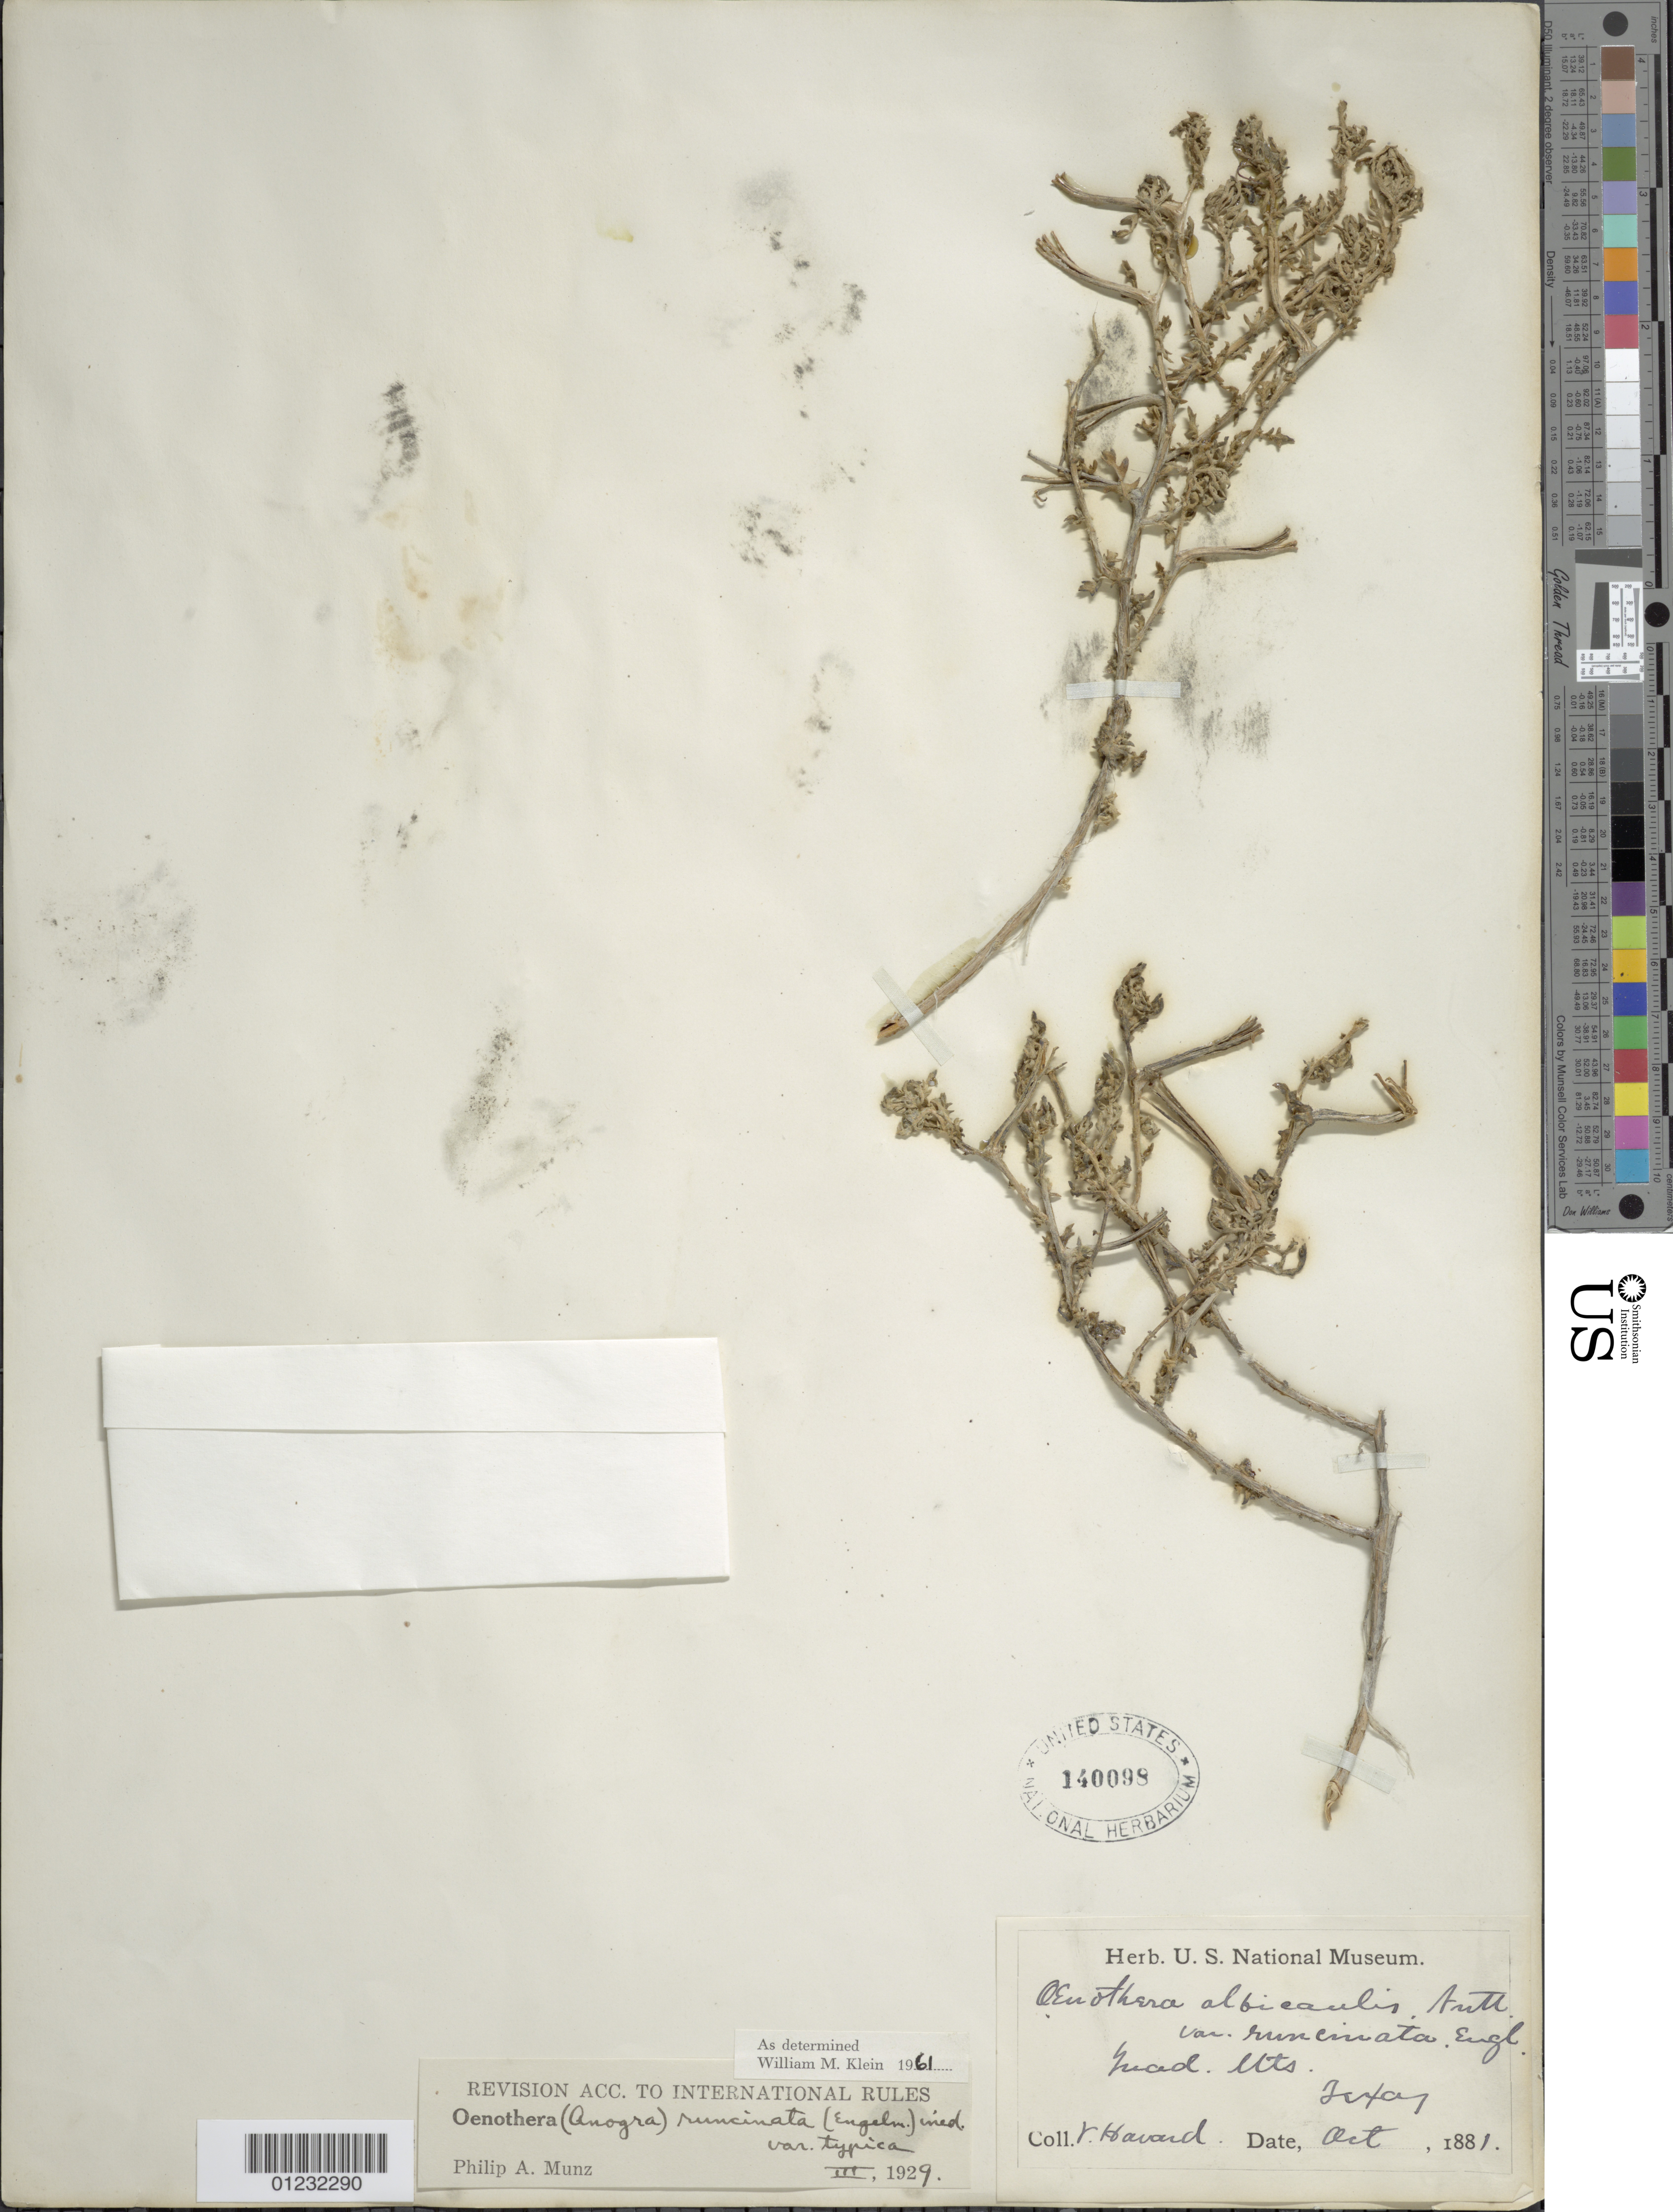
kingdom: Plantae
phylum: Tracheophyta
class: Magnoliopsida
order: Myrtales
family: Onagraceae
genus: Oenothera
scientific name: Oenothera pallida subsp. runcinata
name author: (Engelm.) Munz & W.M. Klein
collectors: V. Havard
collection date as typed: Oct 1881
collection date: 1881-10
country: United States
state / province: Texas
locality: Guadalupe Mts.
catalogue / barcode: US 140098